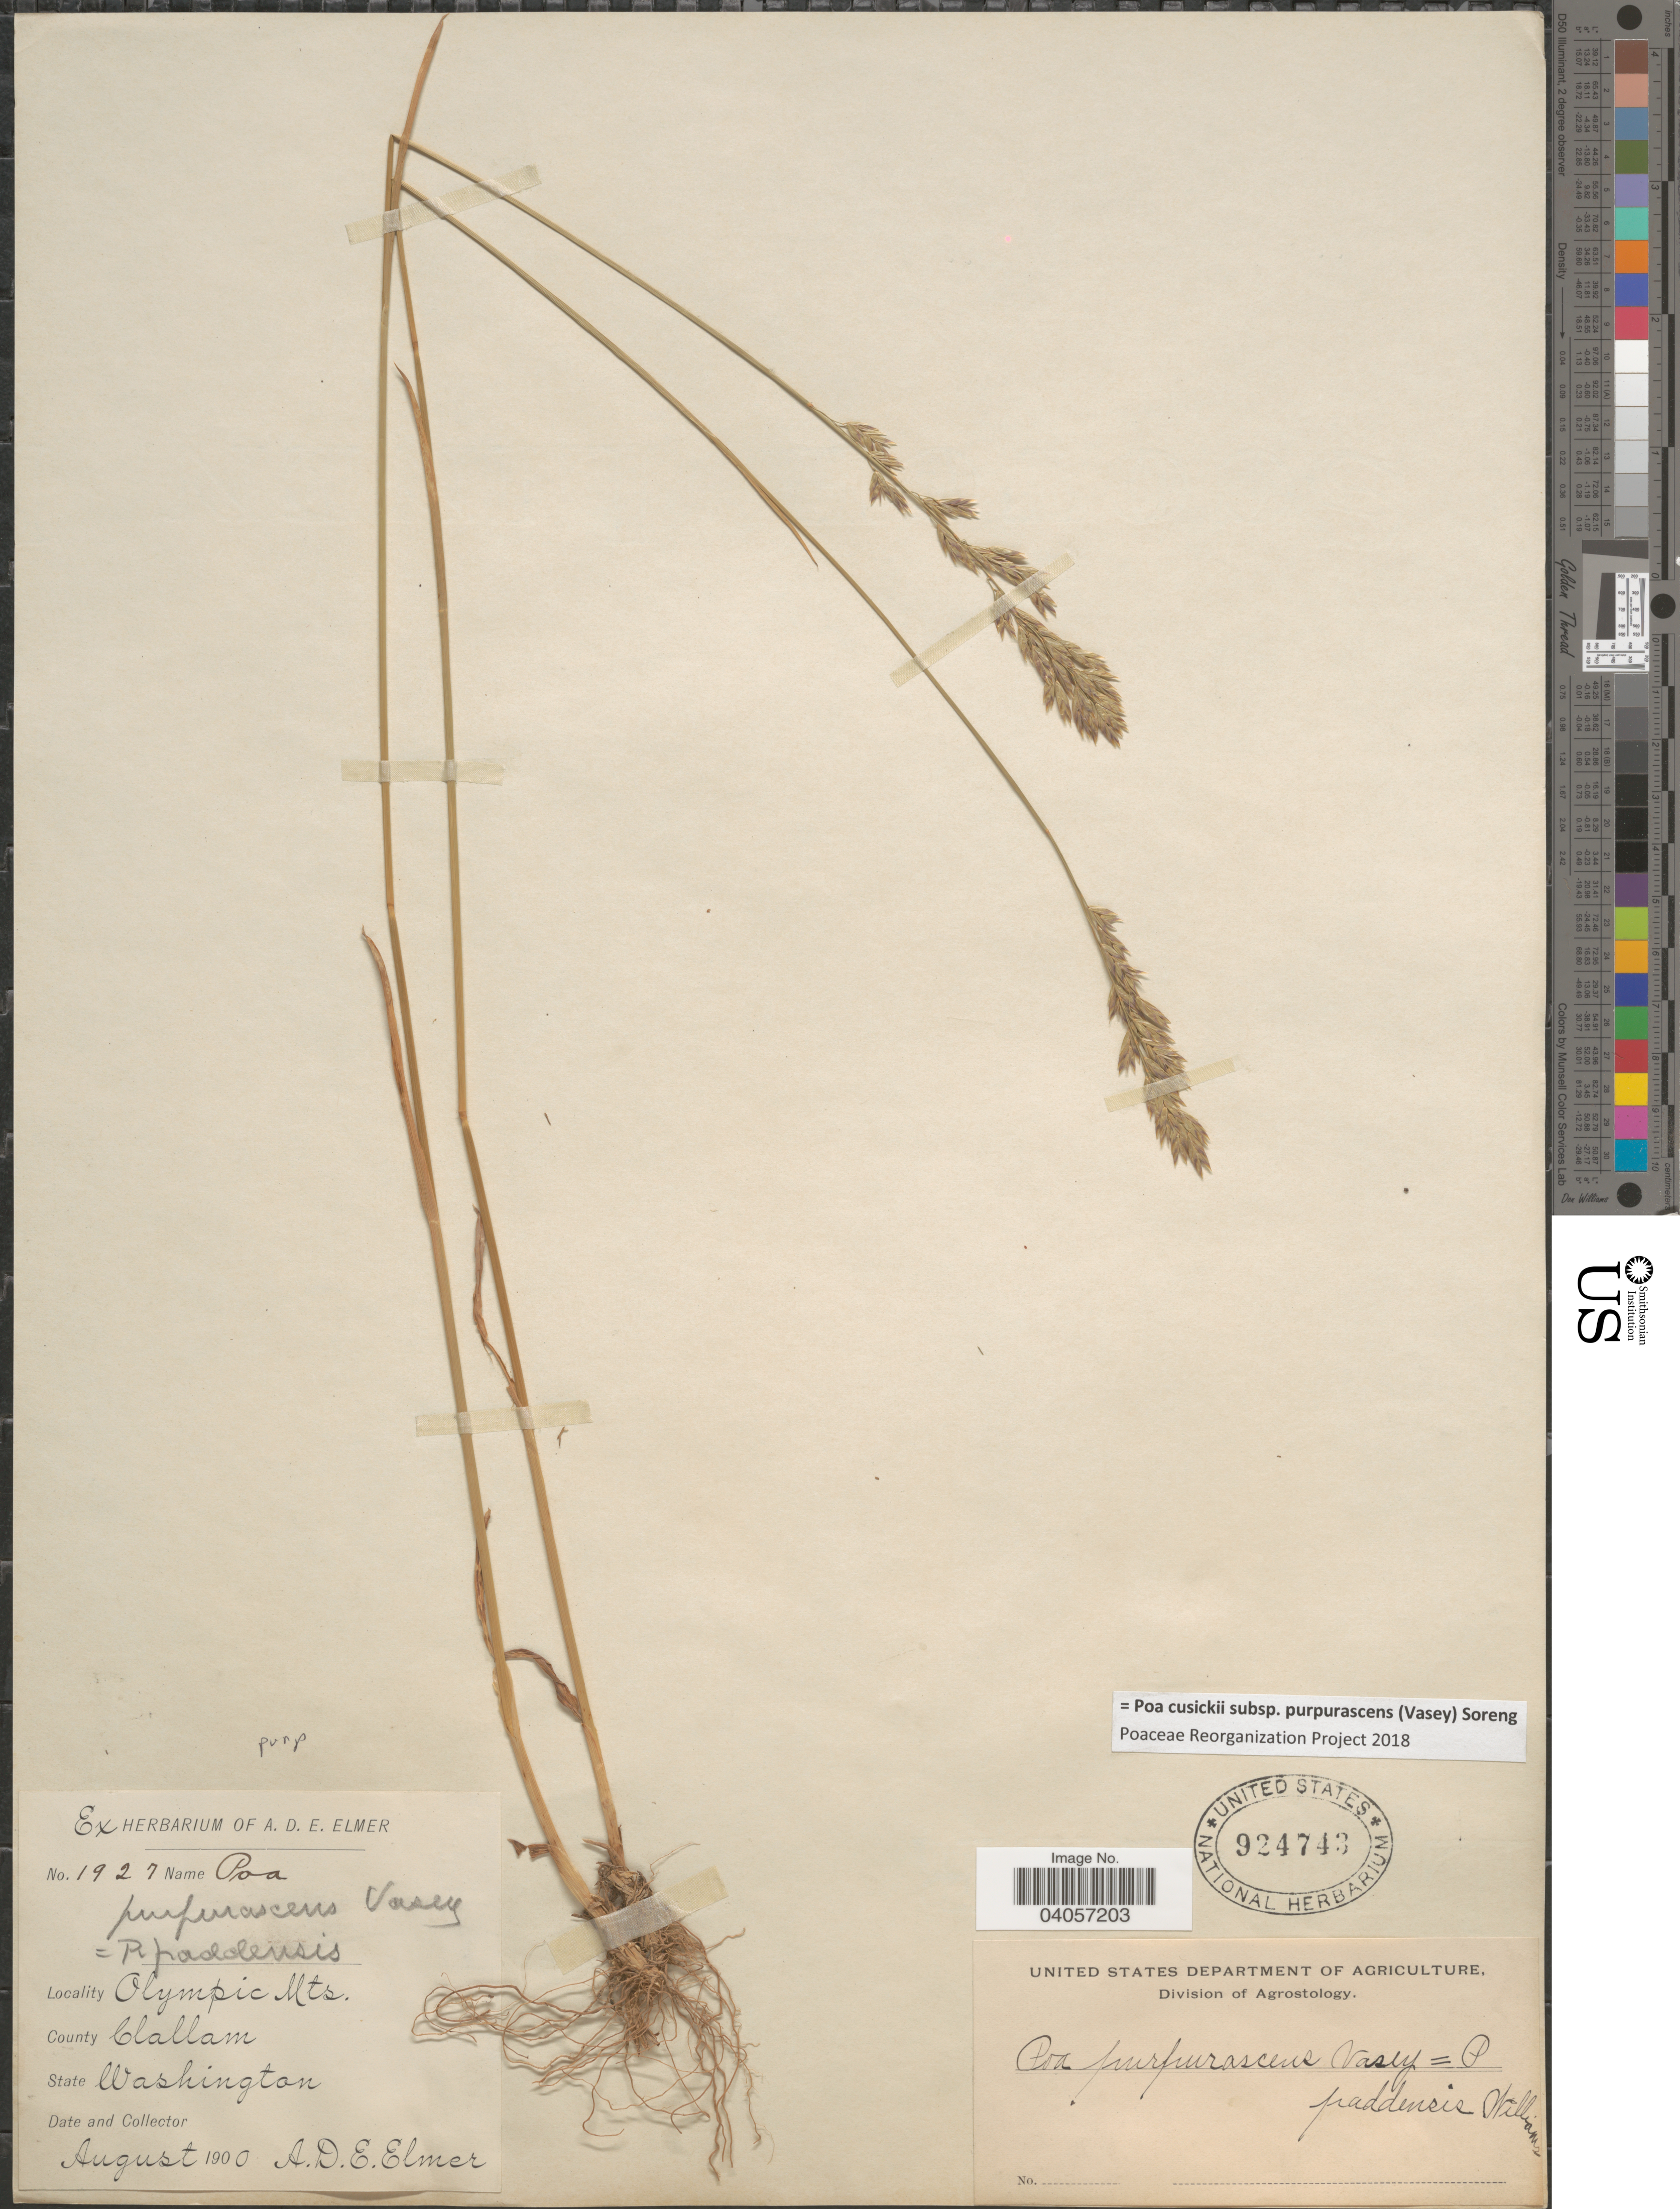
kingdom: Plantae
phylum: Tracheophyta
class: Liliopsida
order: Poales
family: Poaceae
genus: Poa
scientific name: Poa cusickii subsp. purpurascens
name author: (Vasey) Soreng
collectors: A. D. E. Elmer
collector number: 1927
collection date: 1900-08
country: United States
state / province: Washington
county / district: Clallam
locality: Olympic Mts. County Clallam.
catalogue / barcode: US 924743